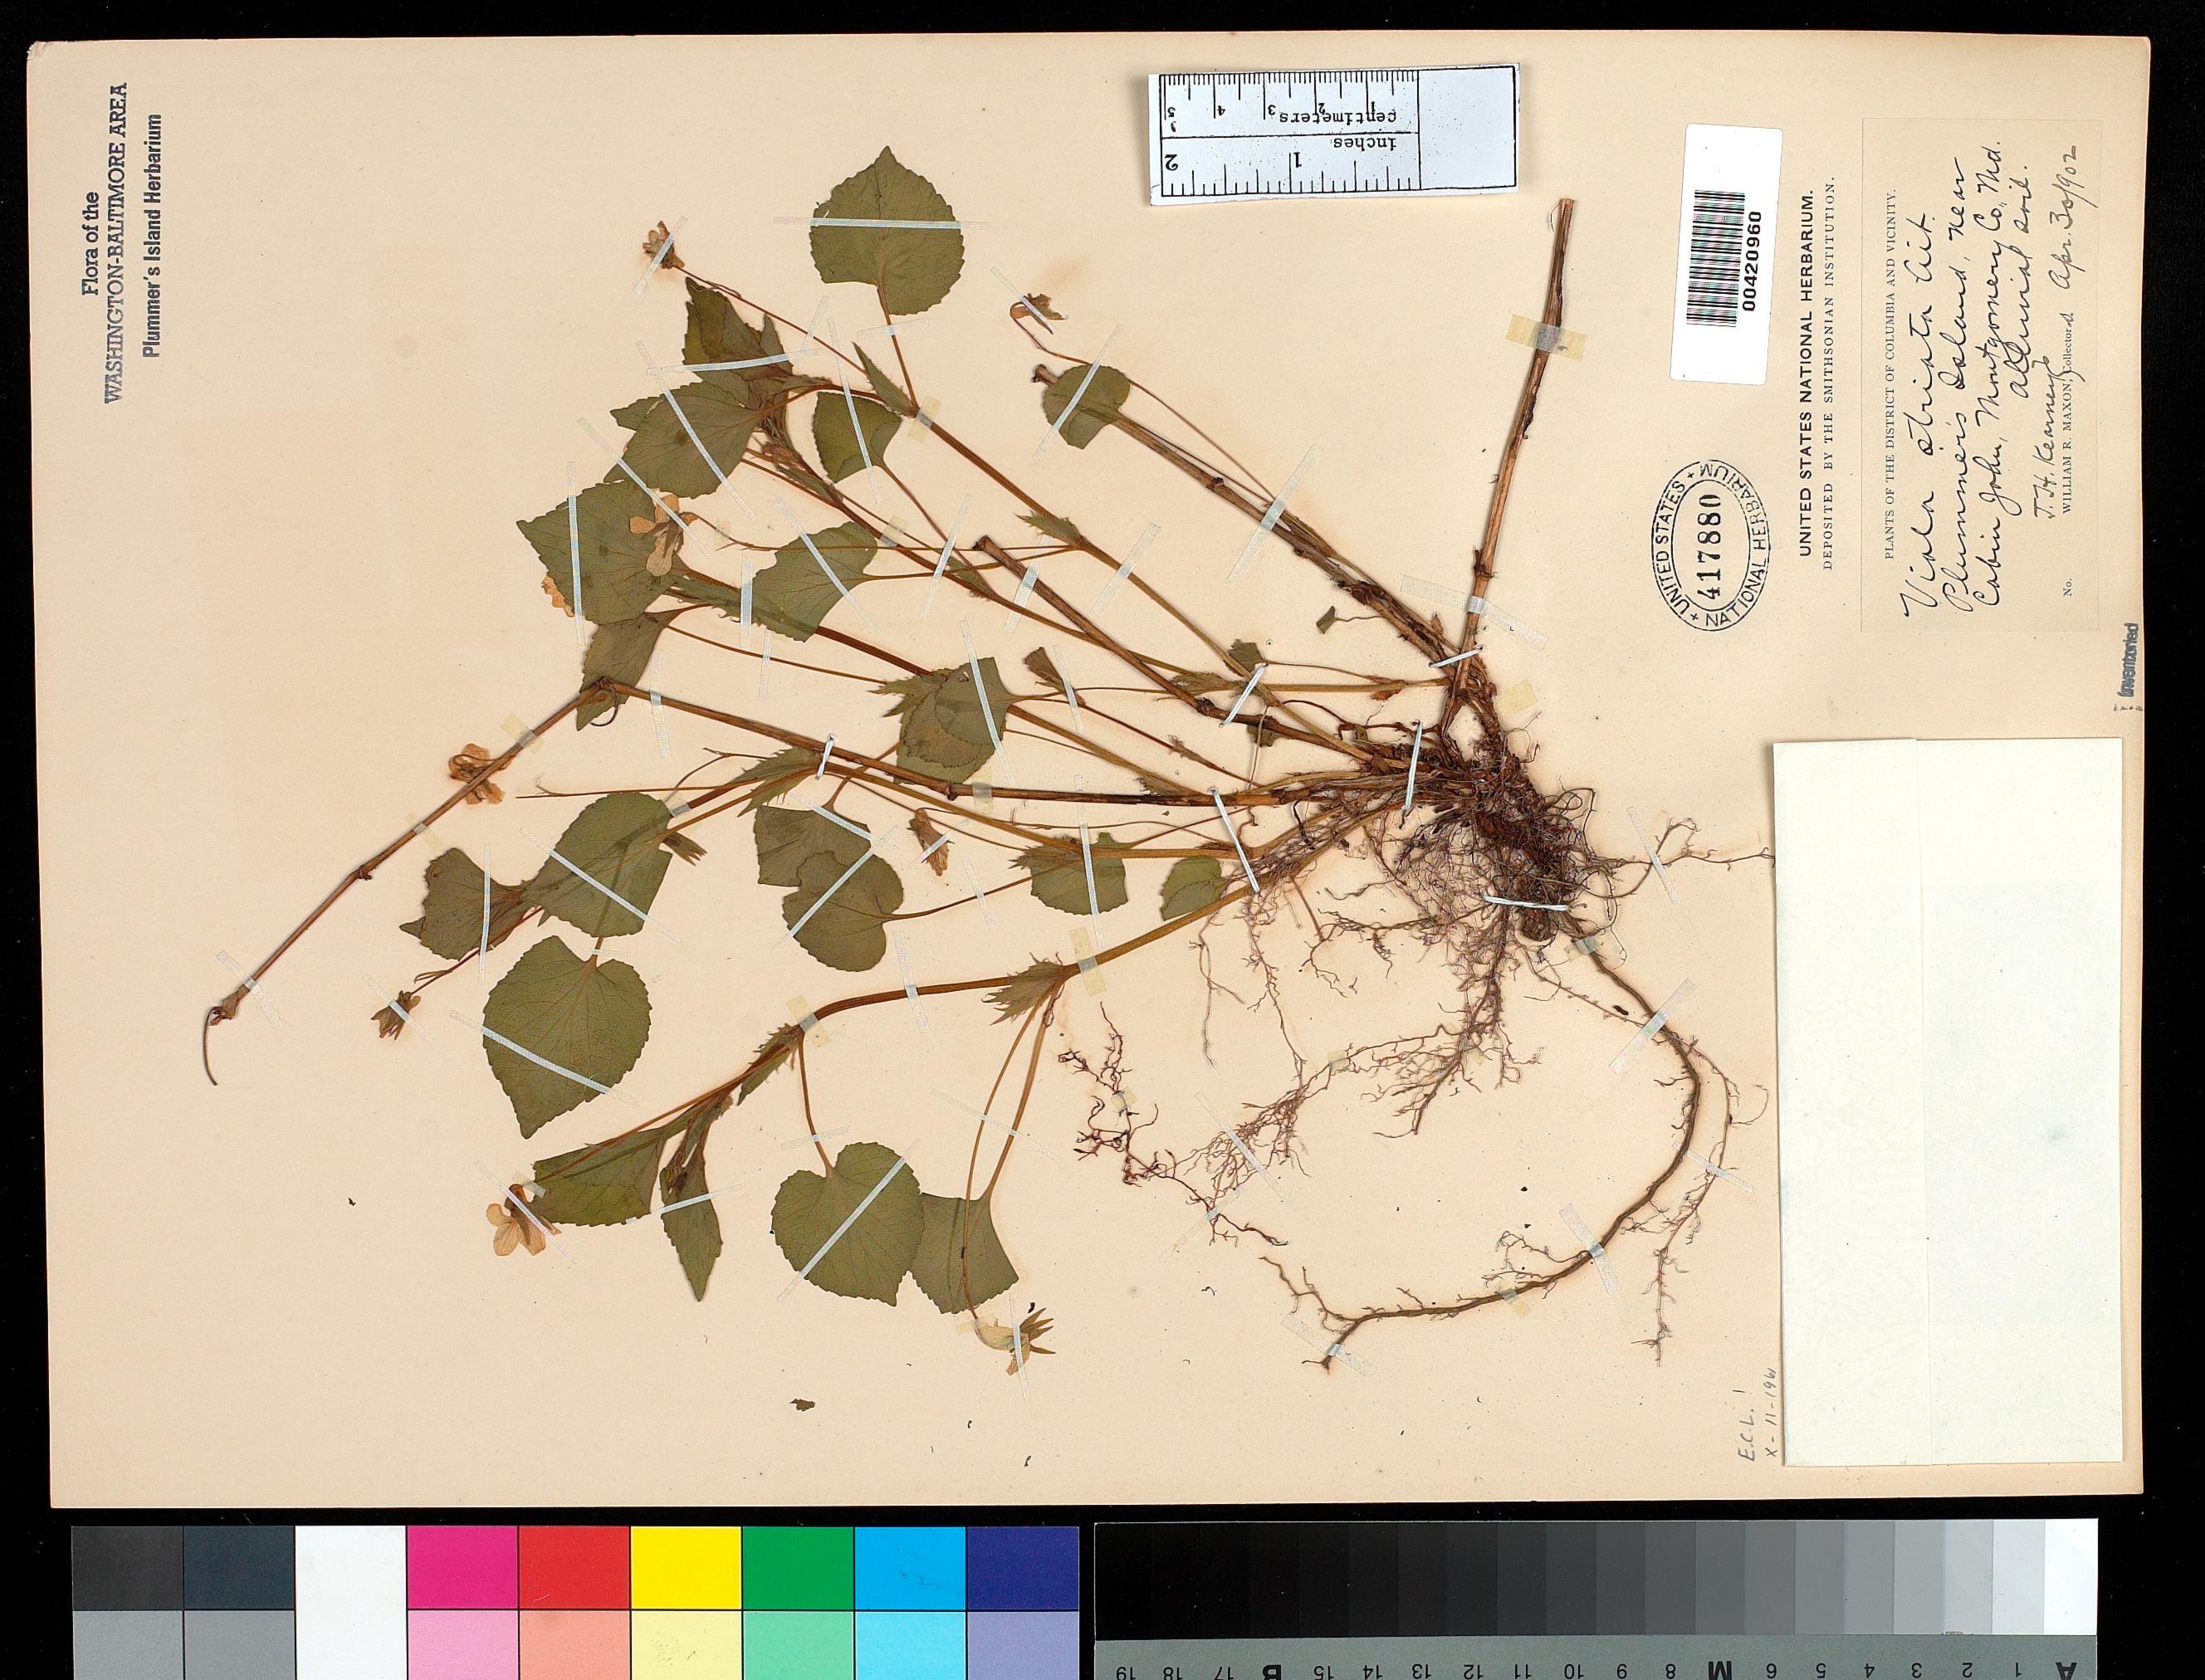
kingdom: Plantae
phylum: Tracheophyta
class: Magnoliopsida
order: Malpighiales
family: Violaceae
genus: Viola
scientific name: Viola striata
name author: Aiton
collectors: T. H. Kearney & W. R. Maxon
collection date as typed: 30 Apr 1902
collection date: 1902-04-30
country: United States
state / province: Maryland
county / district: Montgomery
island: Plummers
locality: Plummer's Island C. & O. Canal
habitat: Alluvial soil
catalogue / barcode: US 417880